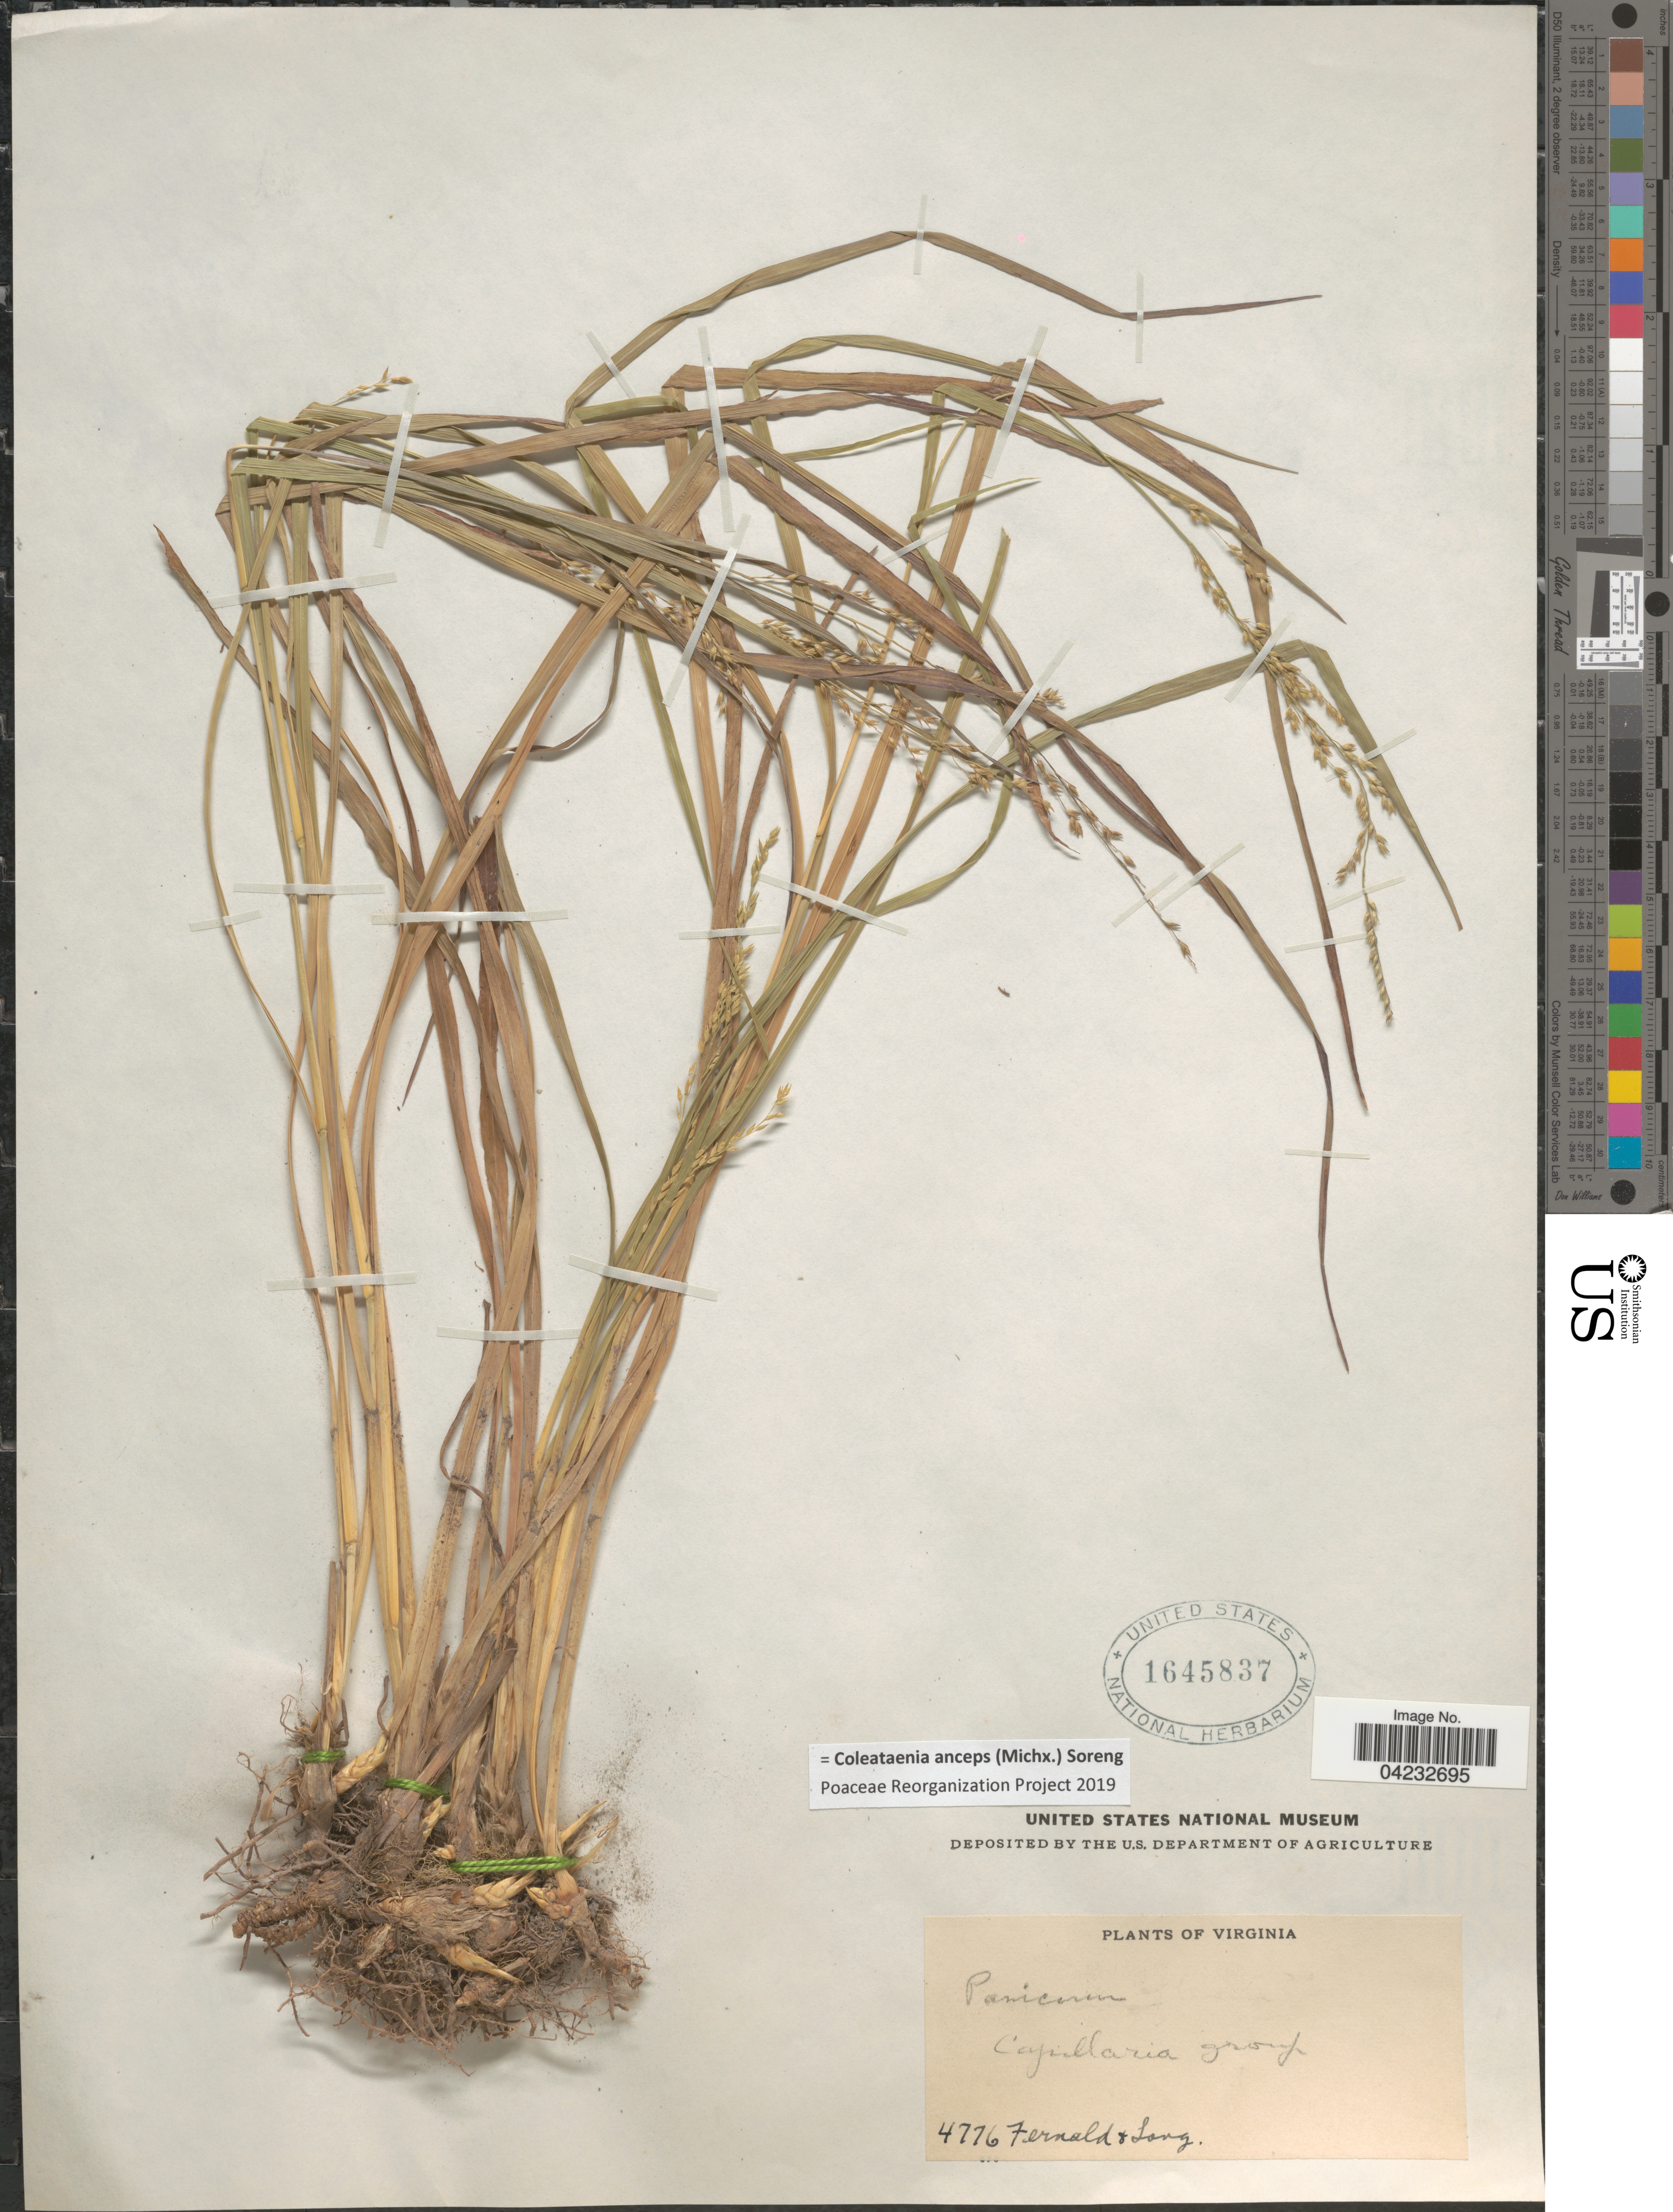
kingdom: Plantae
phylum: Tracheophyta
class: Liliopsida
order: Poales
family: Poaceae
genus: Coleataenia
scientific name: Coleataenia anceps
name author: (Michx.) Soreng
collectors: Fernald & -. Long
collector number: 4776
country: United States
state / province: Virginia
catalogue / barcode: US 1645837